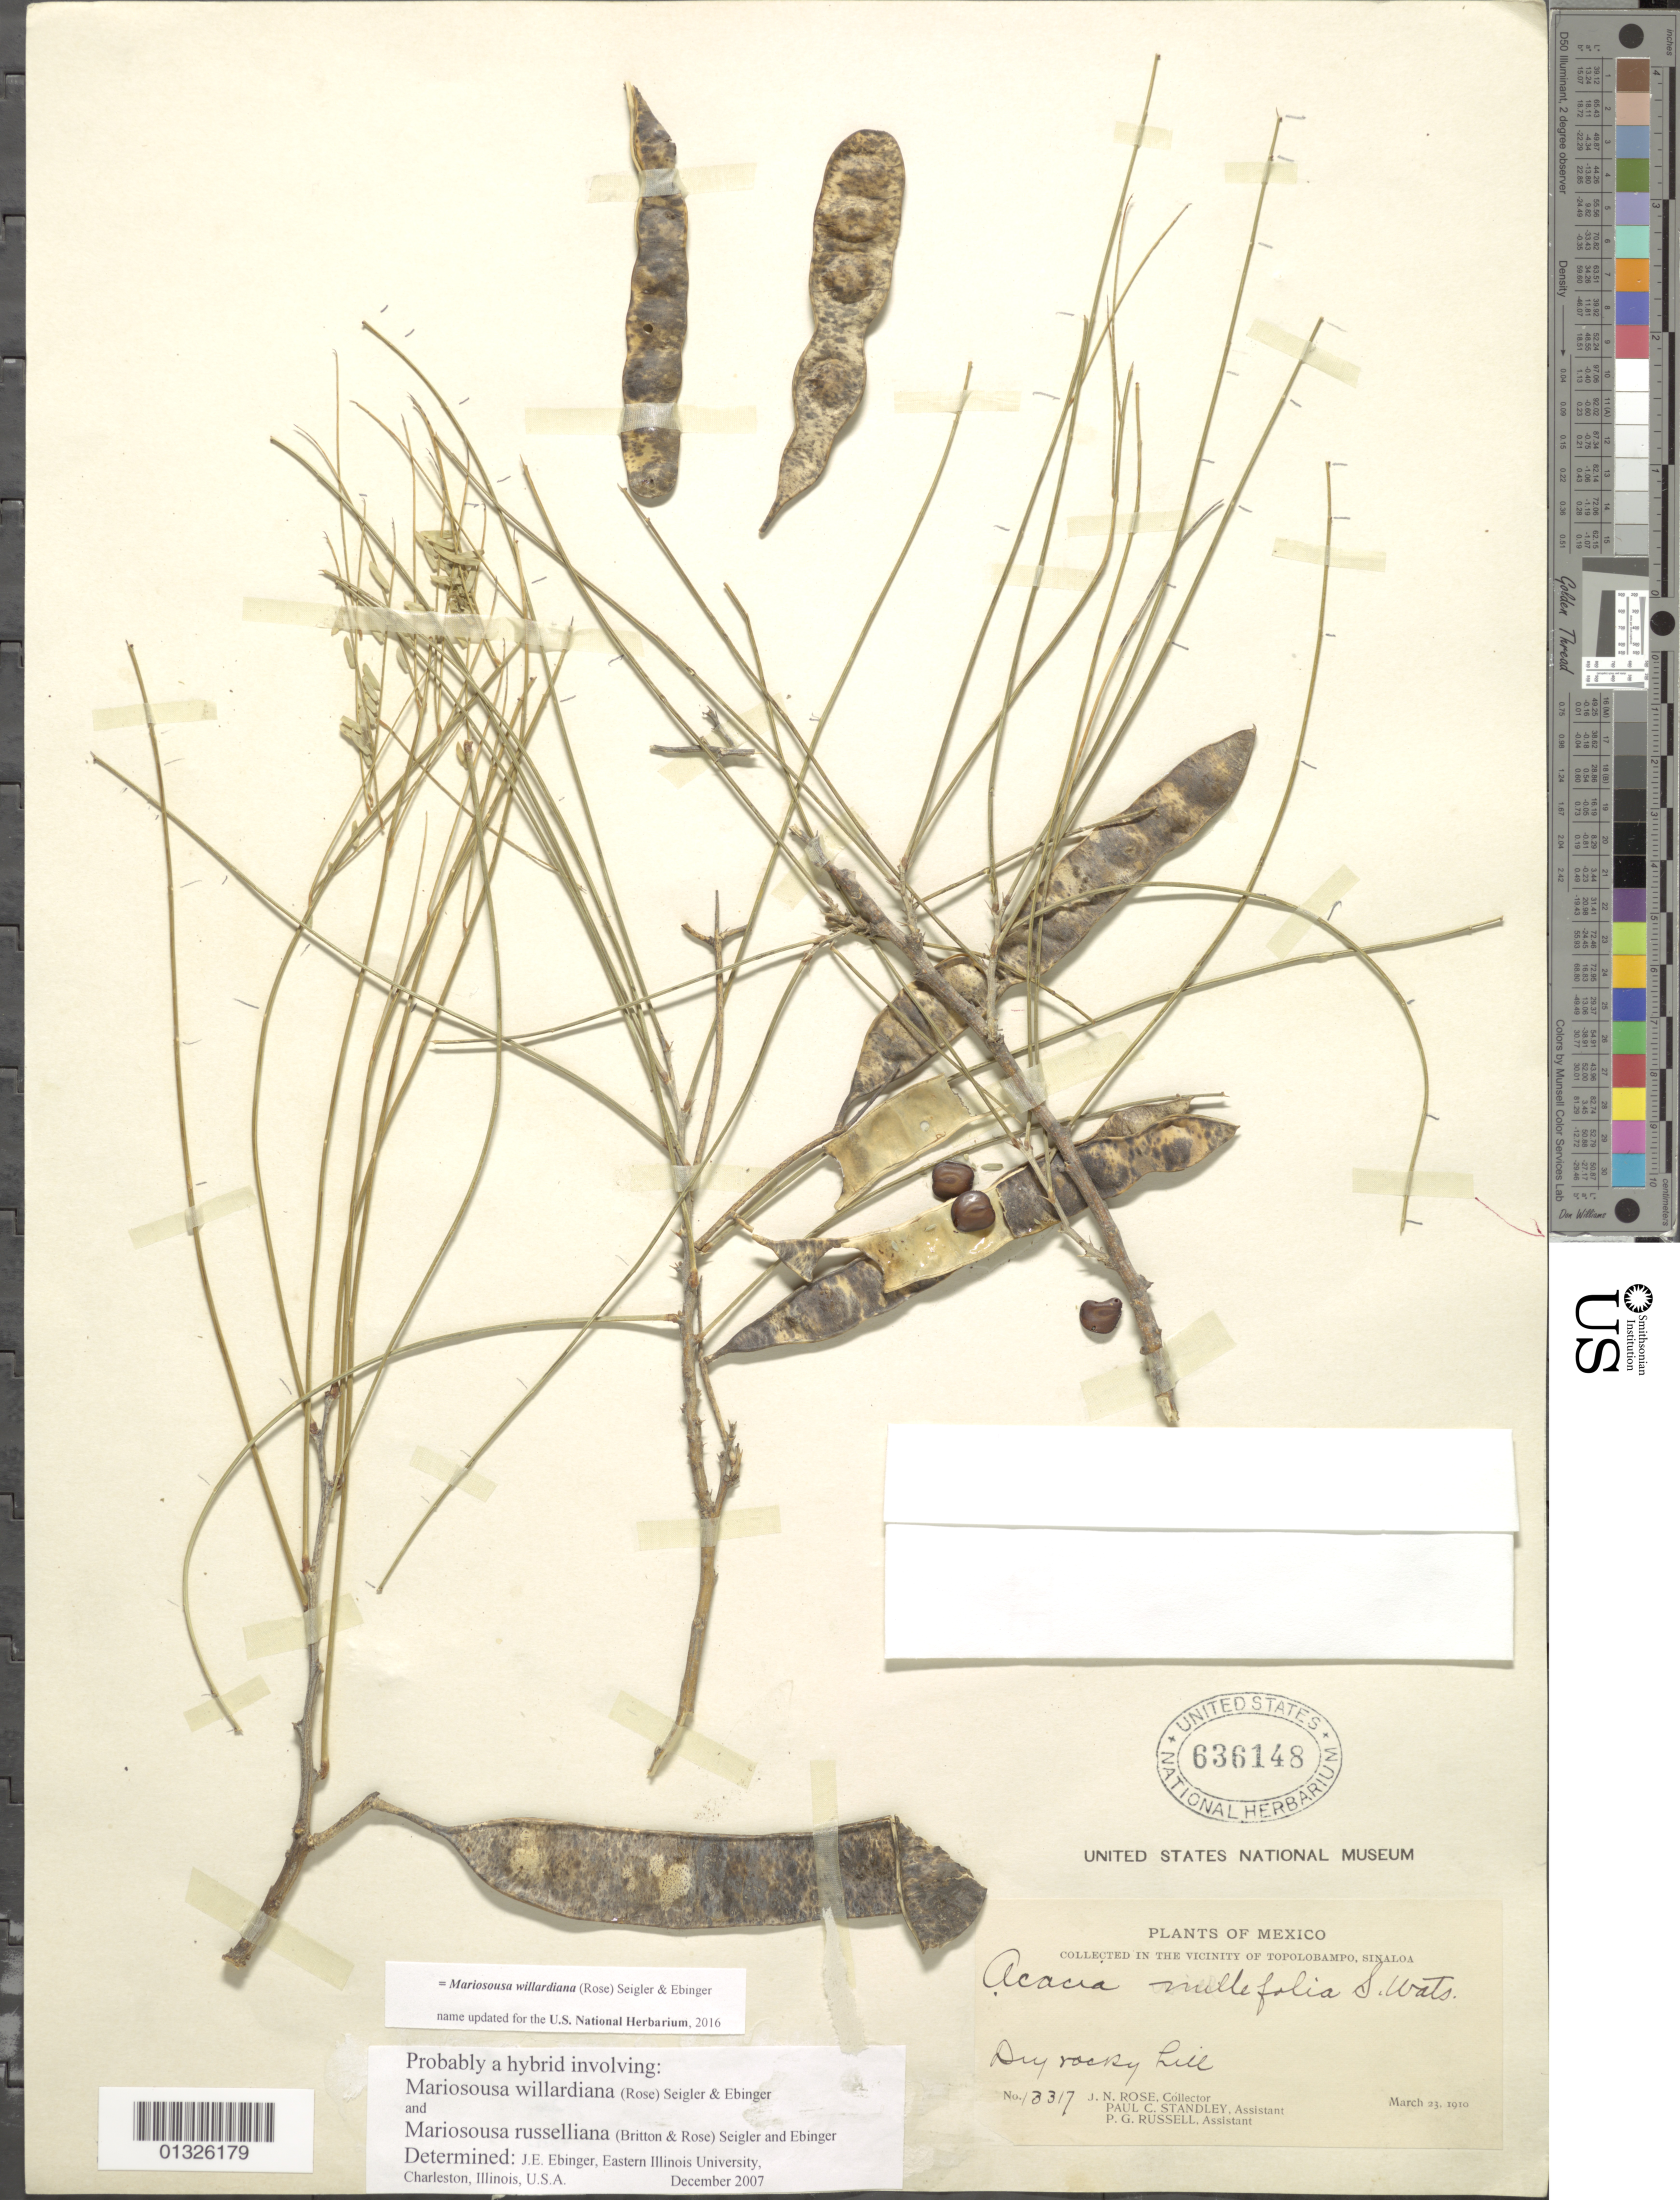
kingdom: Plantae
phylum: Tracheophyta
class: Magnoliopsida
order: Fabales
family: Fabaceae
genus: Mariosousa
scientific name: Mariosousa willardiana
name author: (Rose) Seigler & Ebinger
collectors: J. N. Rose, P. C. Standley & P. G. Russell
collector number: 13317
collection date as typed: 23 Mar 1910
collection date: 1910-03-23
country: Mexico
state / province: Sinaloa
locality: Collected in the vicinity of Topolobampo, Sinaloa. Dry, rocky hill.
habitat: Dry rocky hill.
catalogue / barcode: US 636148